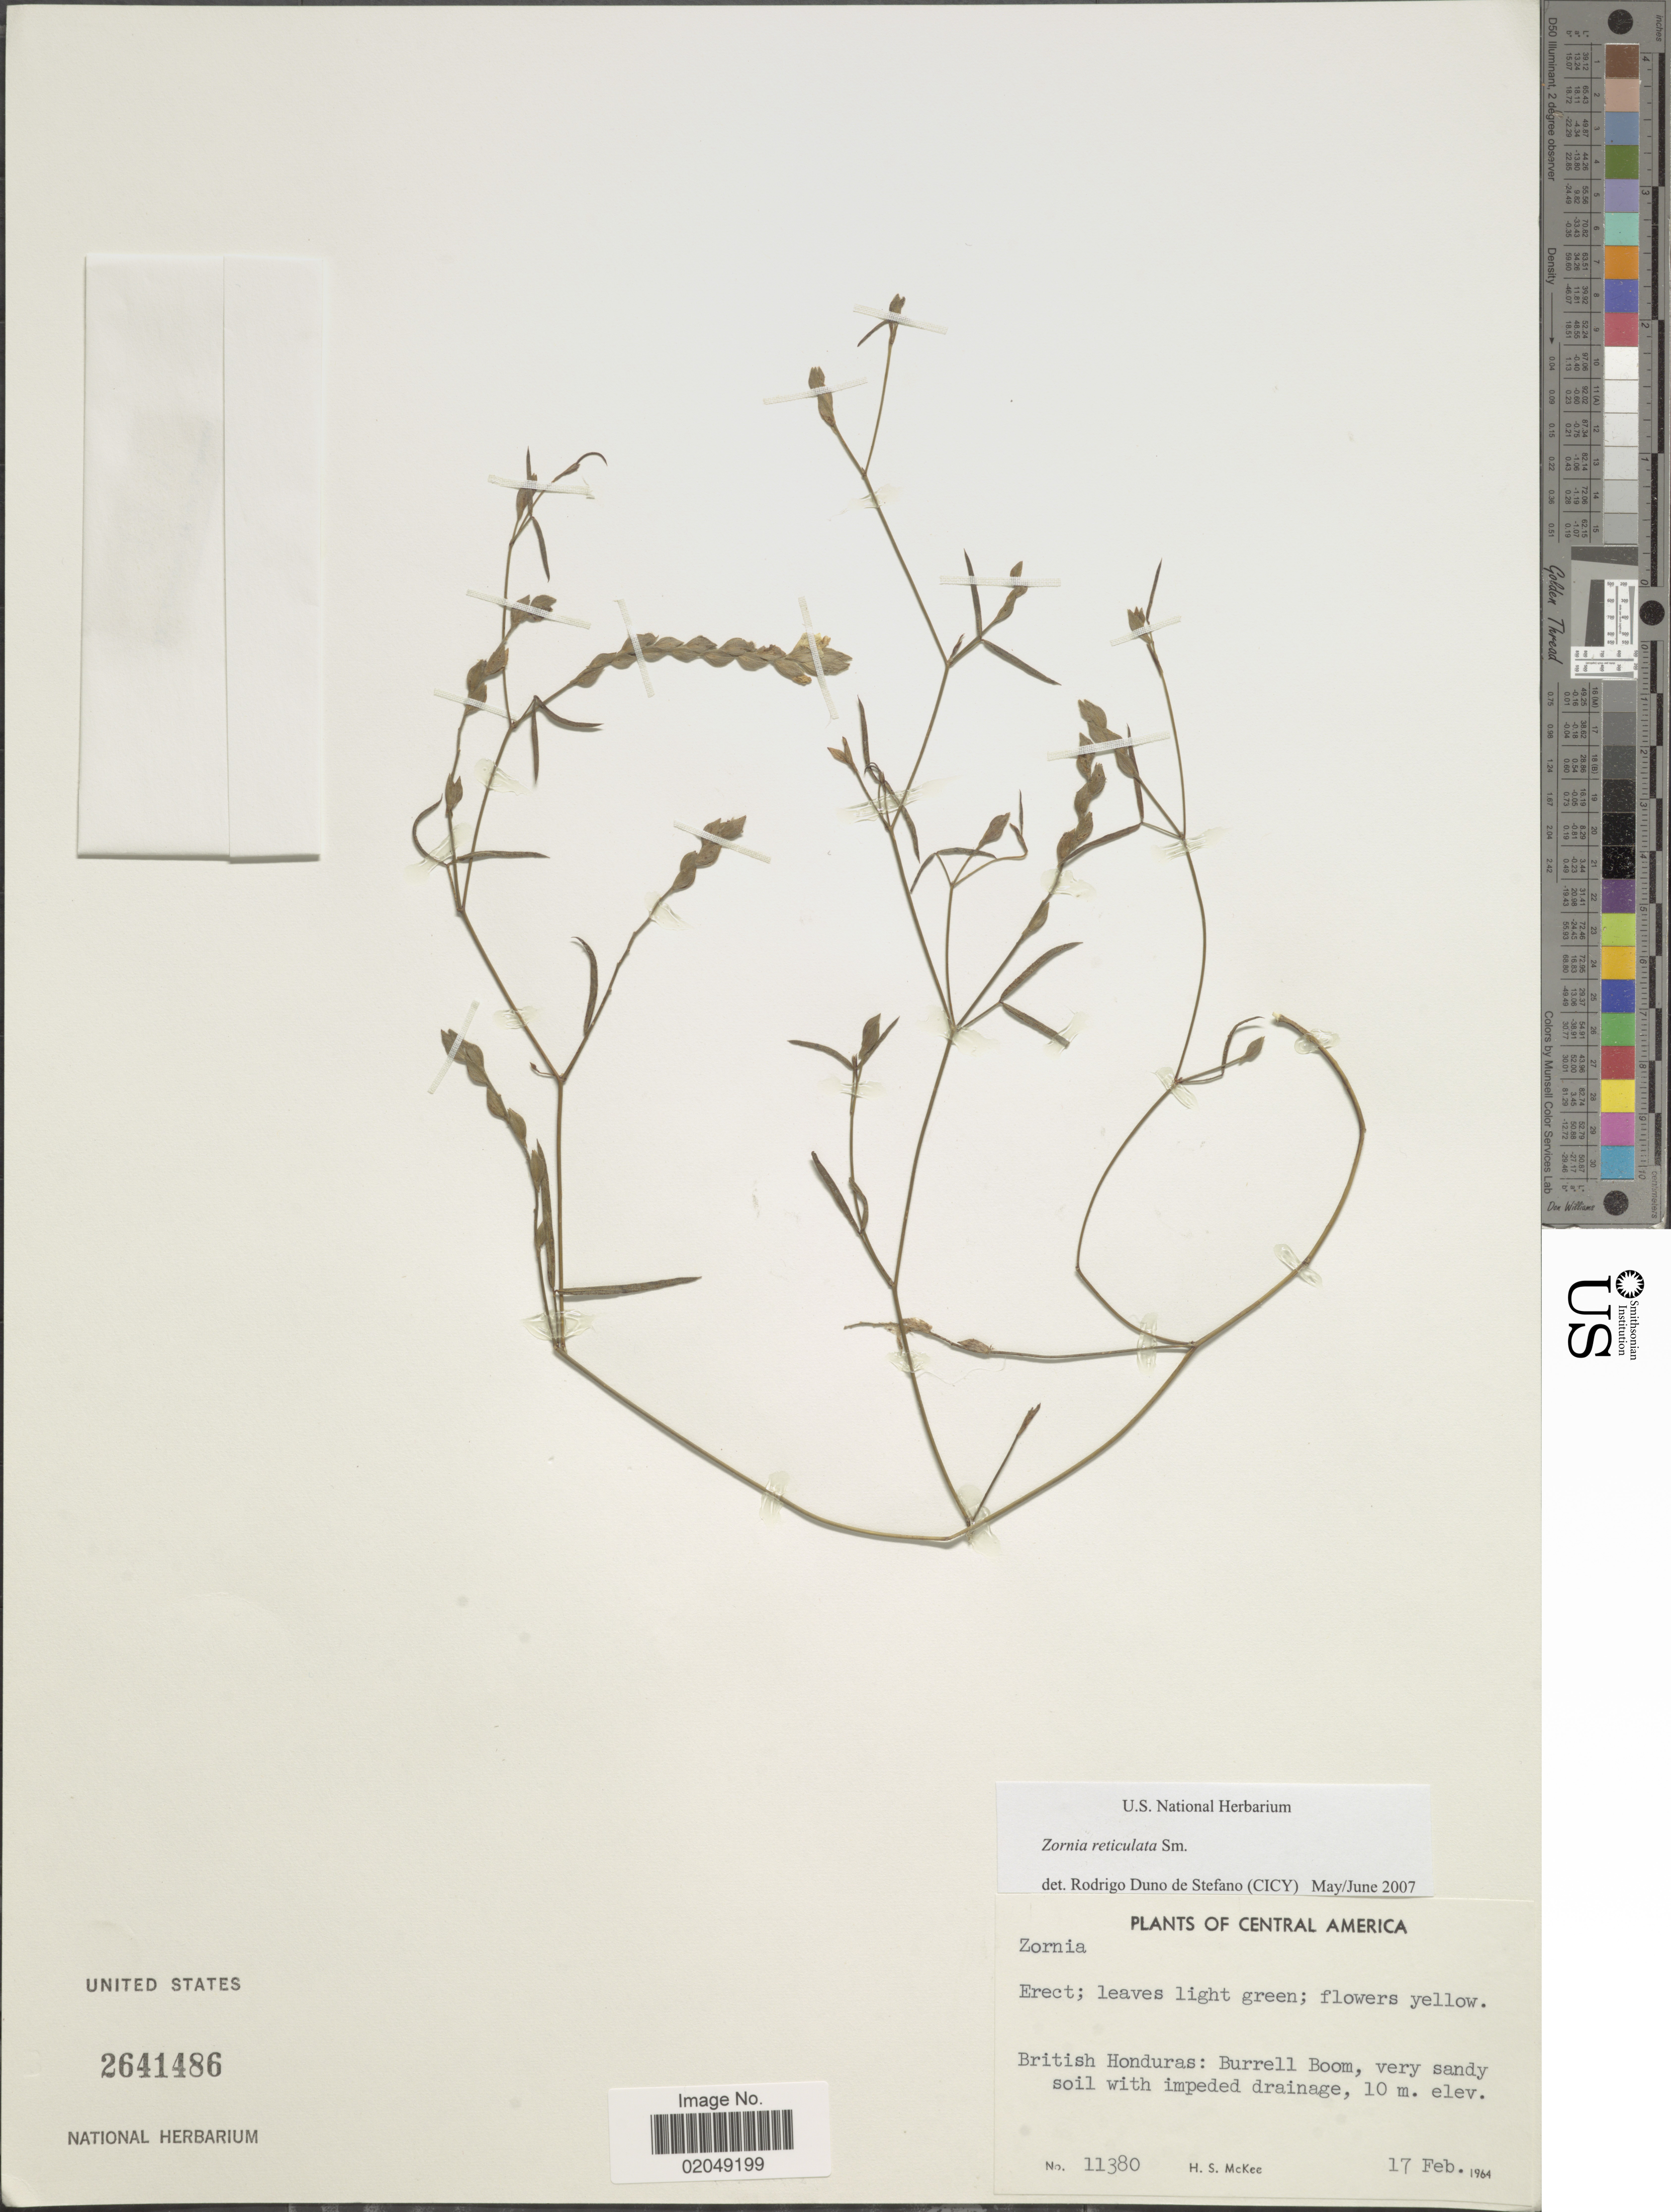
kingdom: Plantae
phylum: Tracheophyta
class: Magnoliopsida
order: Fabales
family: Fabaceae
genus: Zornia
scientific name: Zornia reticulata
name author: Sm.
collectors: H. S. McKee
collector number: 11380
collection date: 1964-02-17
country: Belize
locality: Burrell Boom, very sandy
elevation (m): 10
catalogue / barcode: US 2641486